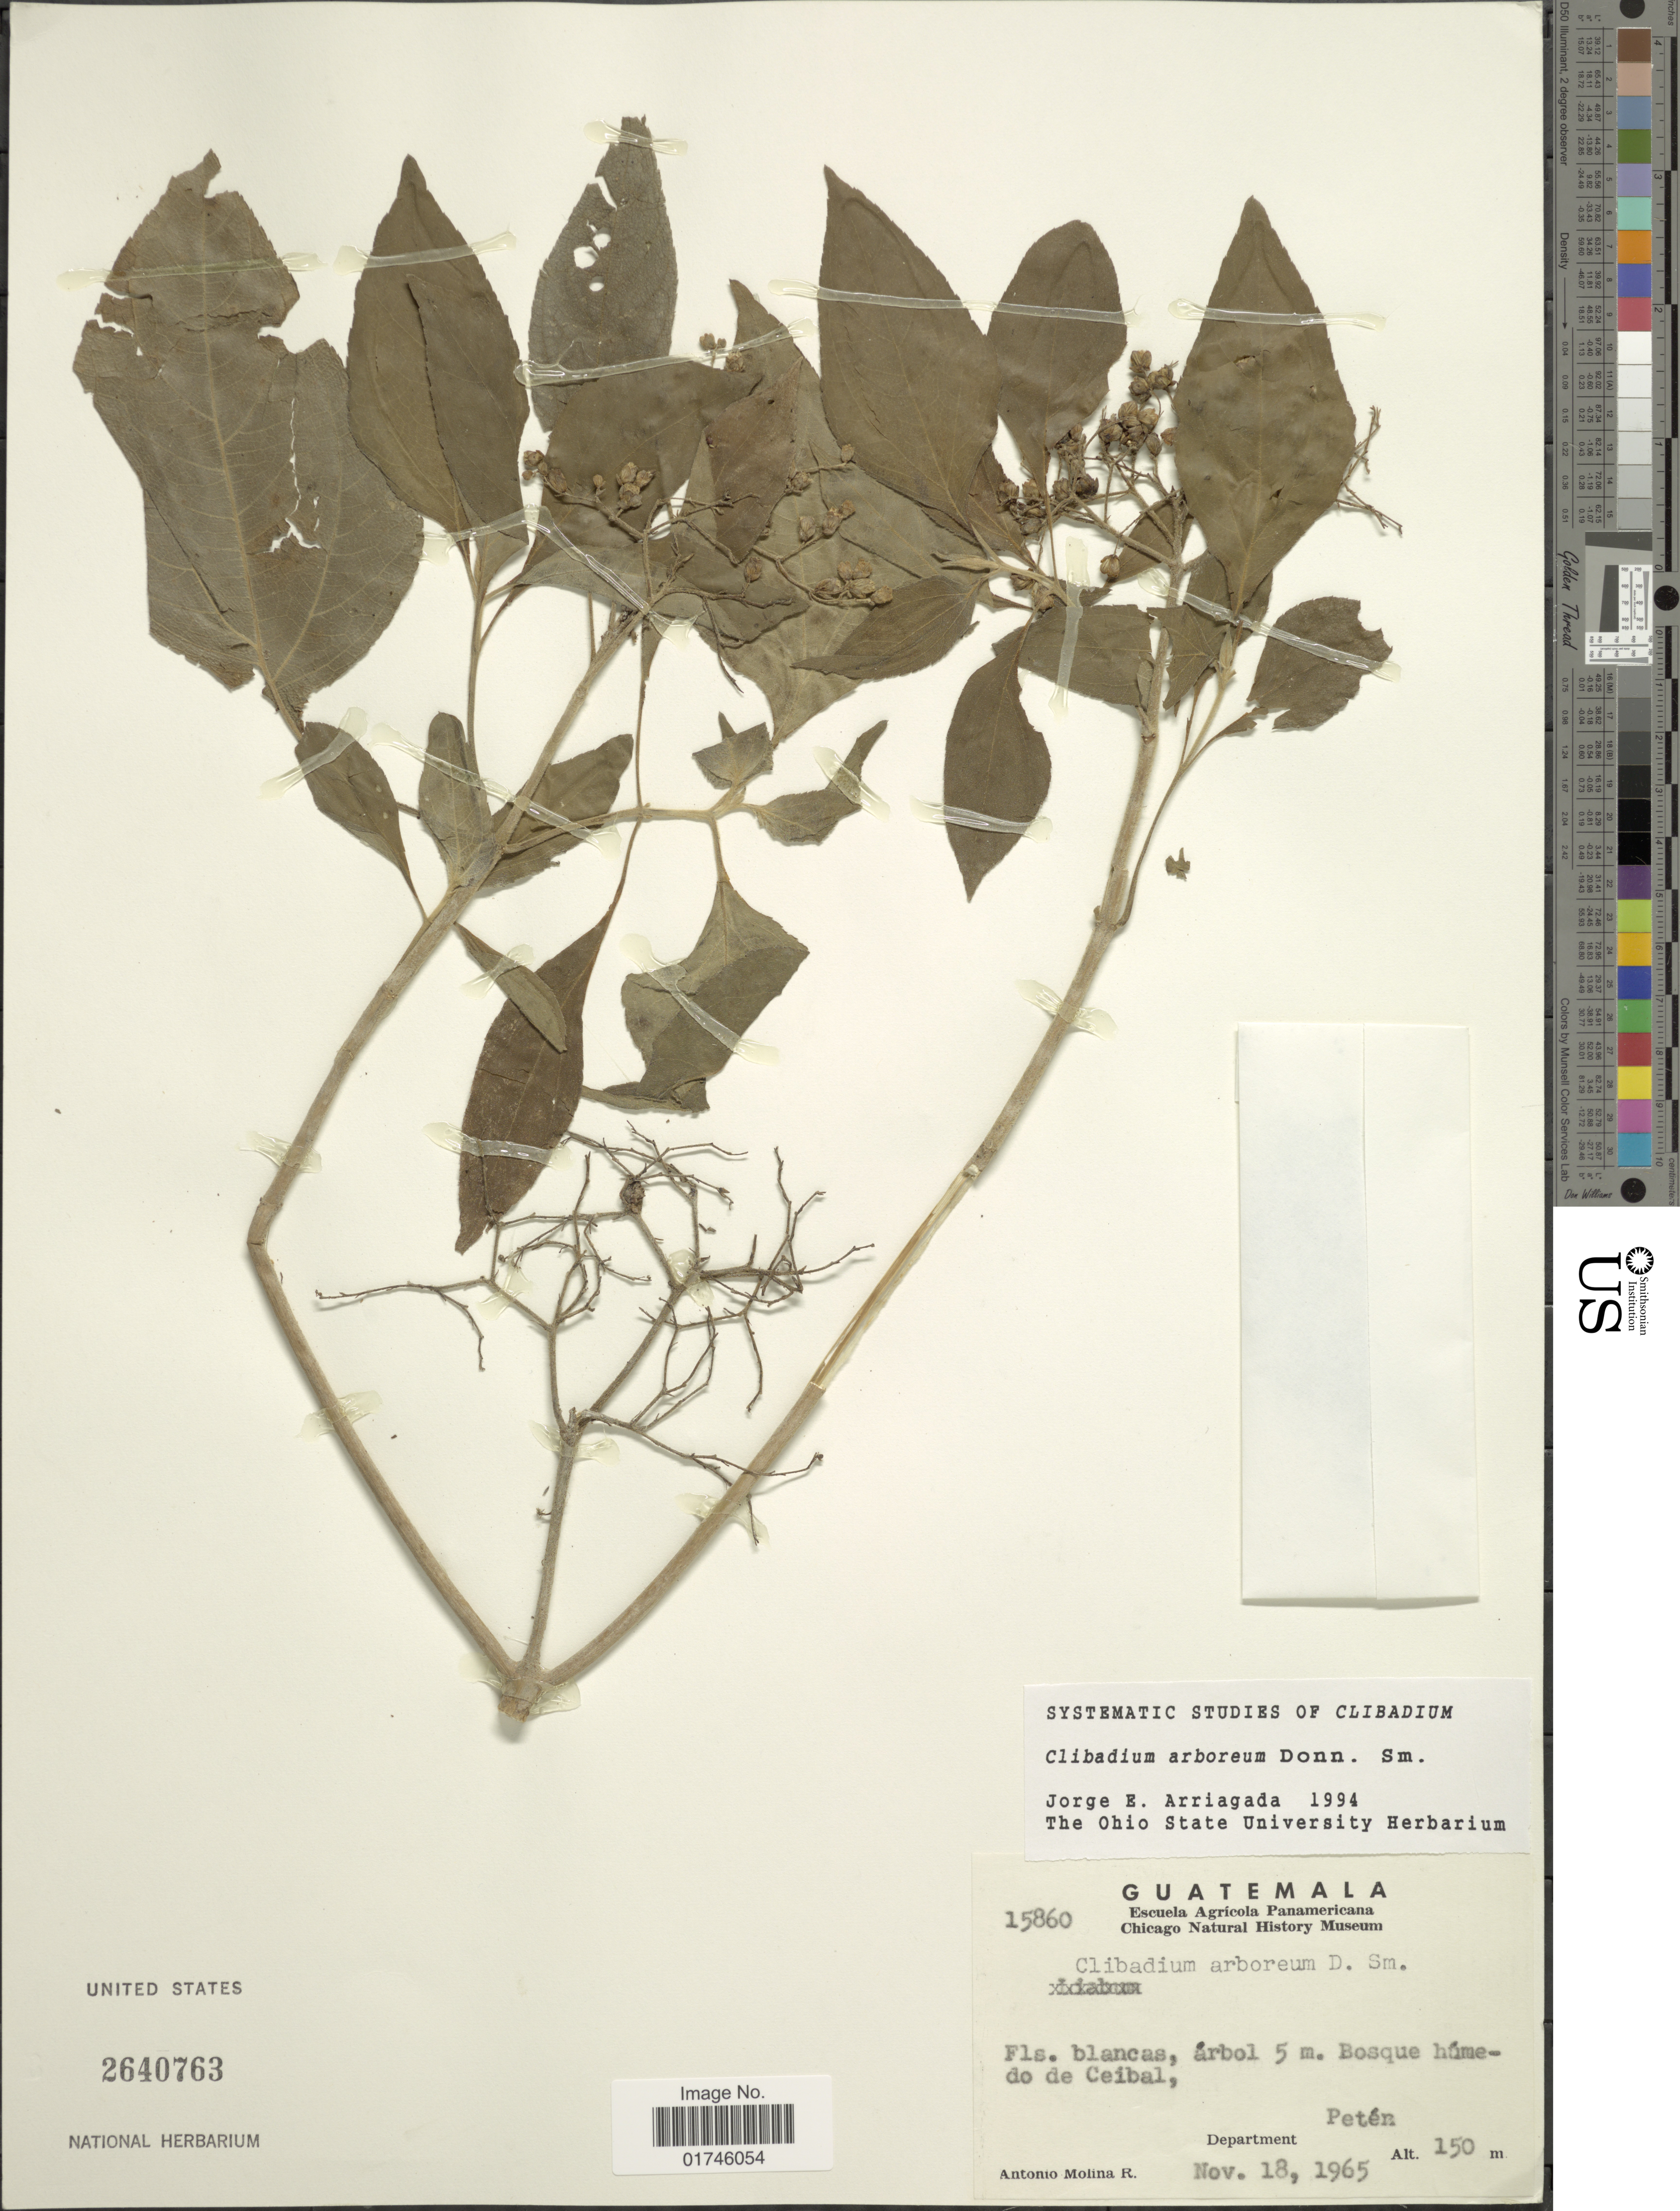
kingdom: Plantae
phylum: Tracheophyta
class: Magnoliopsida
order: Asterales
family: Asteraceae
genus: Clibadium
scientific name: Clibadium arboreum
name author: Donn. Sm.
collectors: A. Molina R.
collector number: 15860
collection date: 1965-11-18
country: Guatemala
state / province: El Petén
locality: Bosque humedo de Ceibal, Peten.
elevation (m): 150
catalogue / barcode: US 2640763